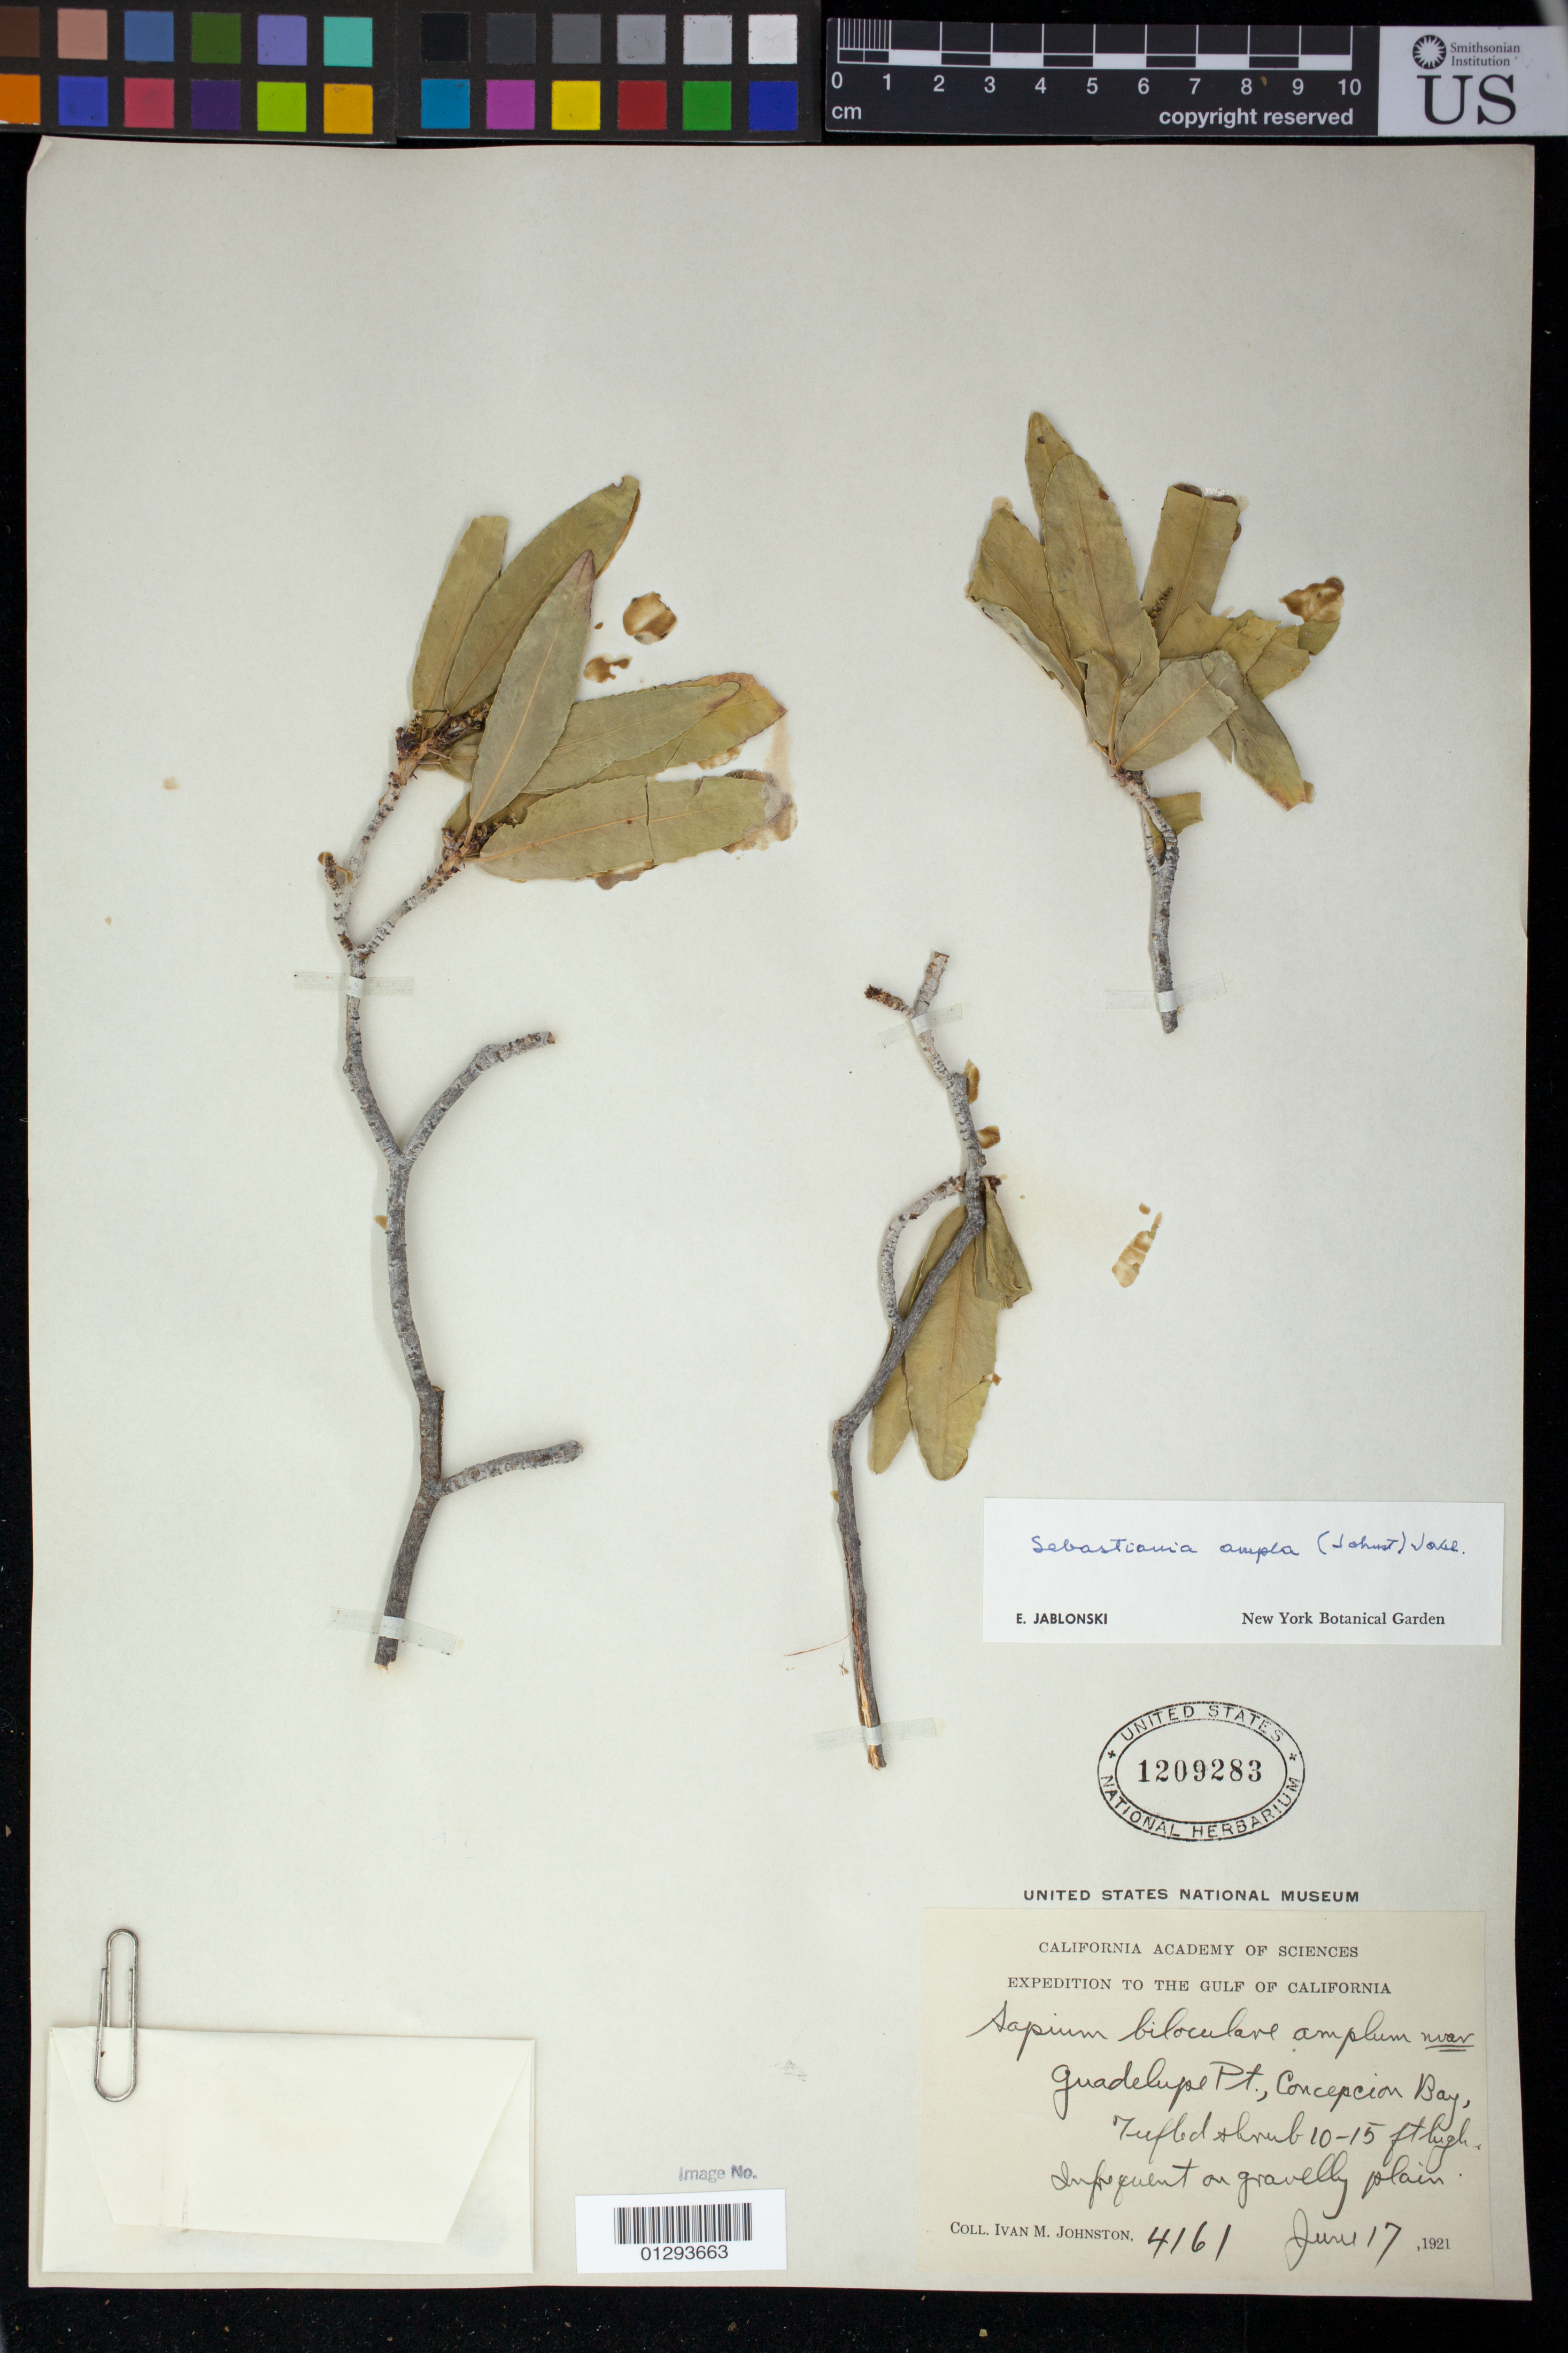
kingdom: Plantae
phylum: Tracheophyta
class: Magnoliopsida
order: Malpighiales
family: Euphorbiaceae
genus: Sebastiania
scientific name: Sebastiania ampla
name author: (I.M. Johnst.) Jabl.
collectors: I.M. Johnston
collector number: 4161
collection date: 1921-06-17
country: Mexico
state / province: Baja California Sur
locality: Guadelupe Pt., Concepcion Bay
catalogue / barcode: US 1209283